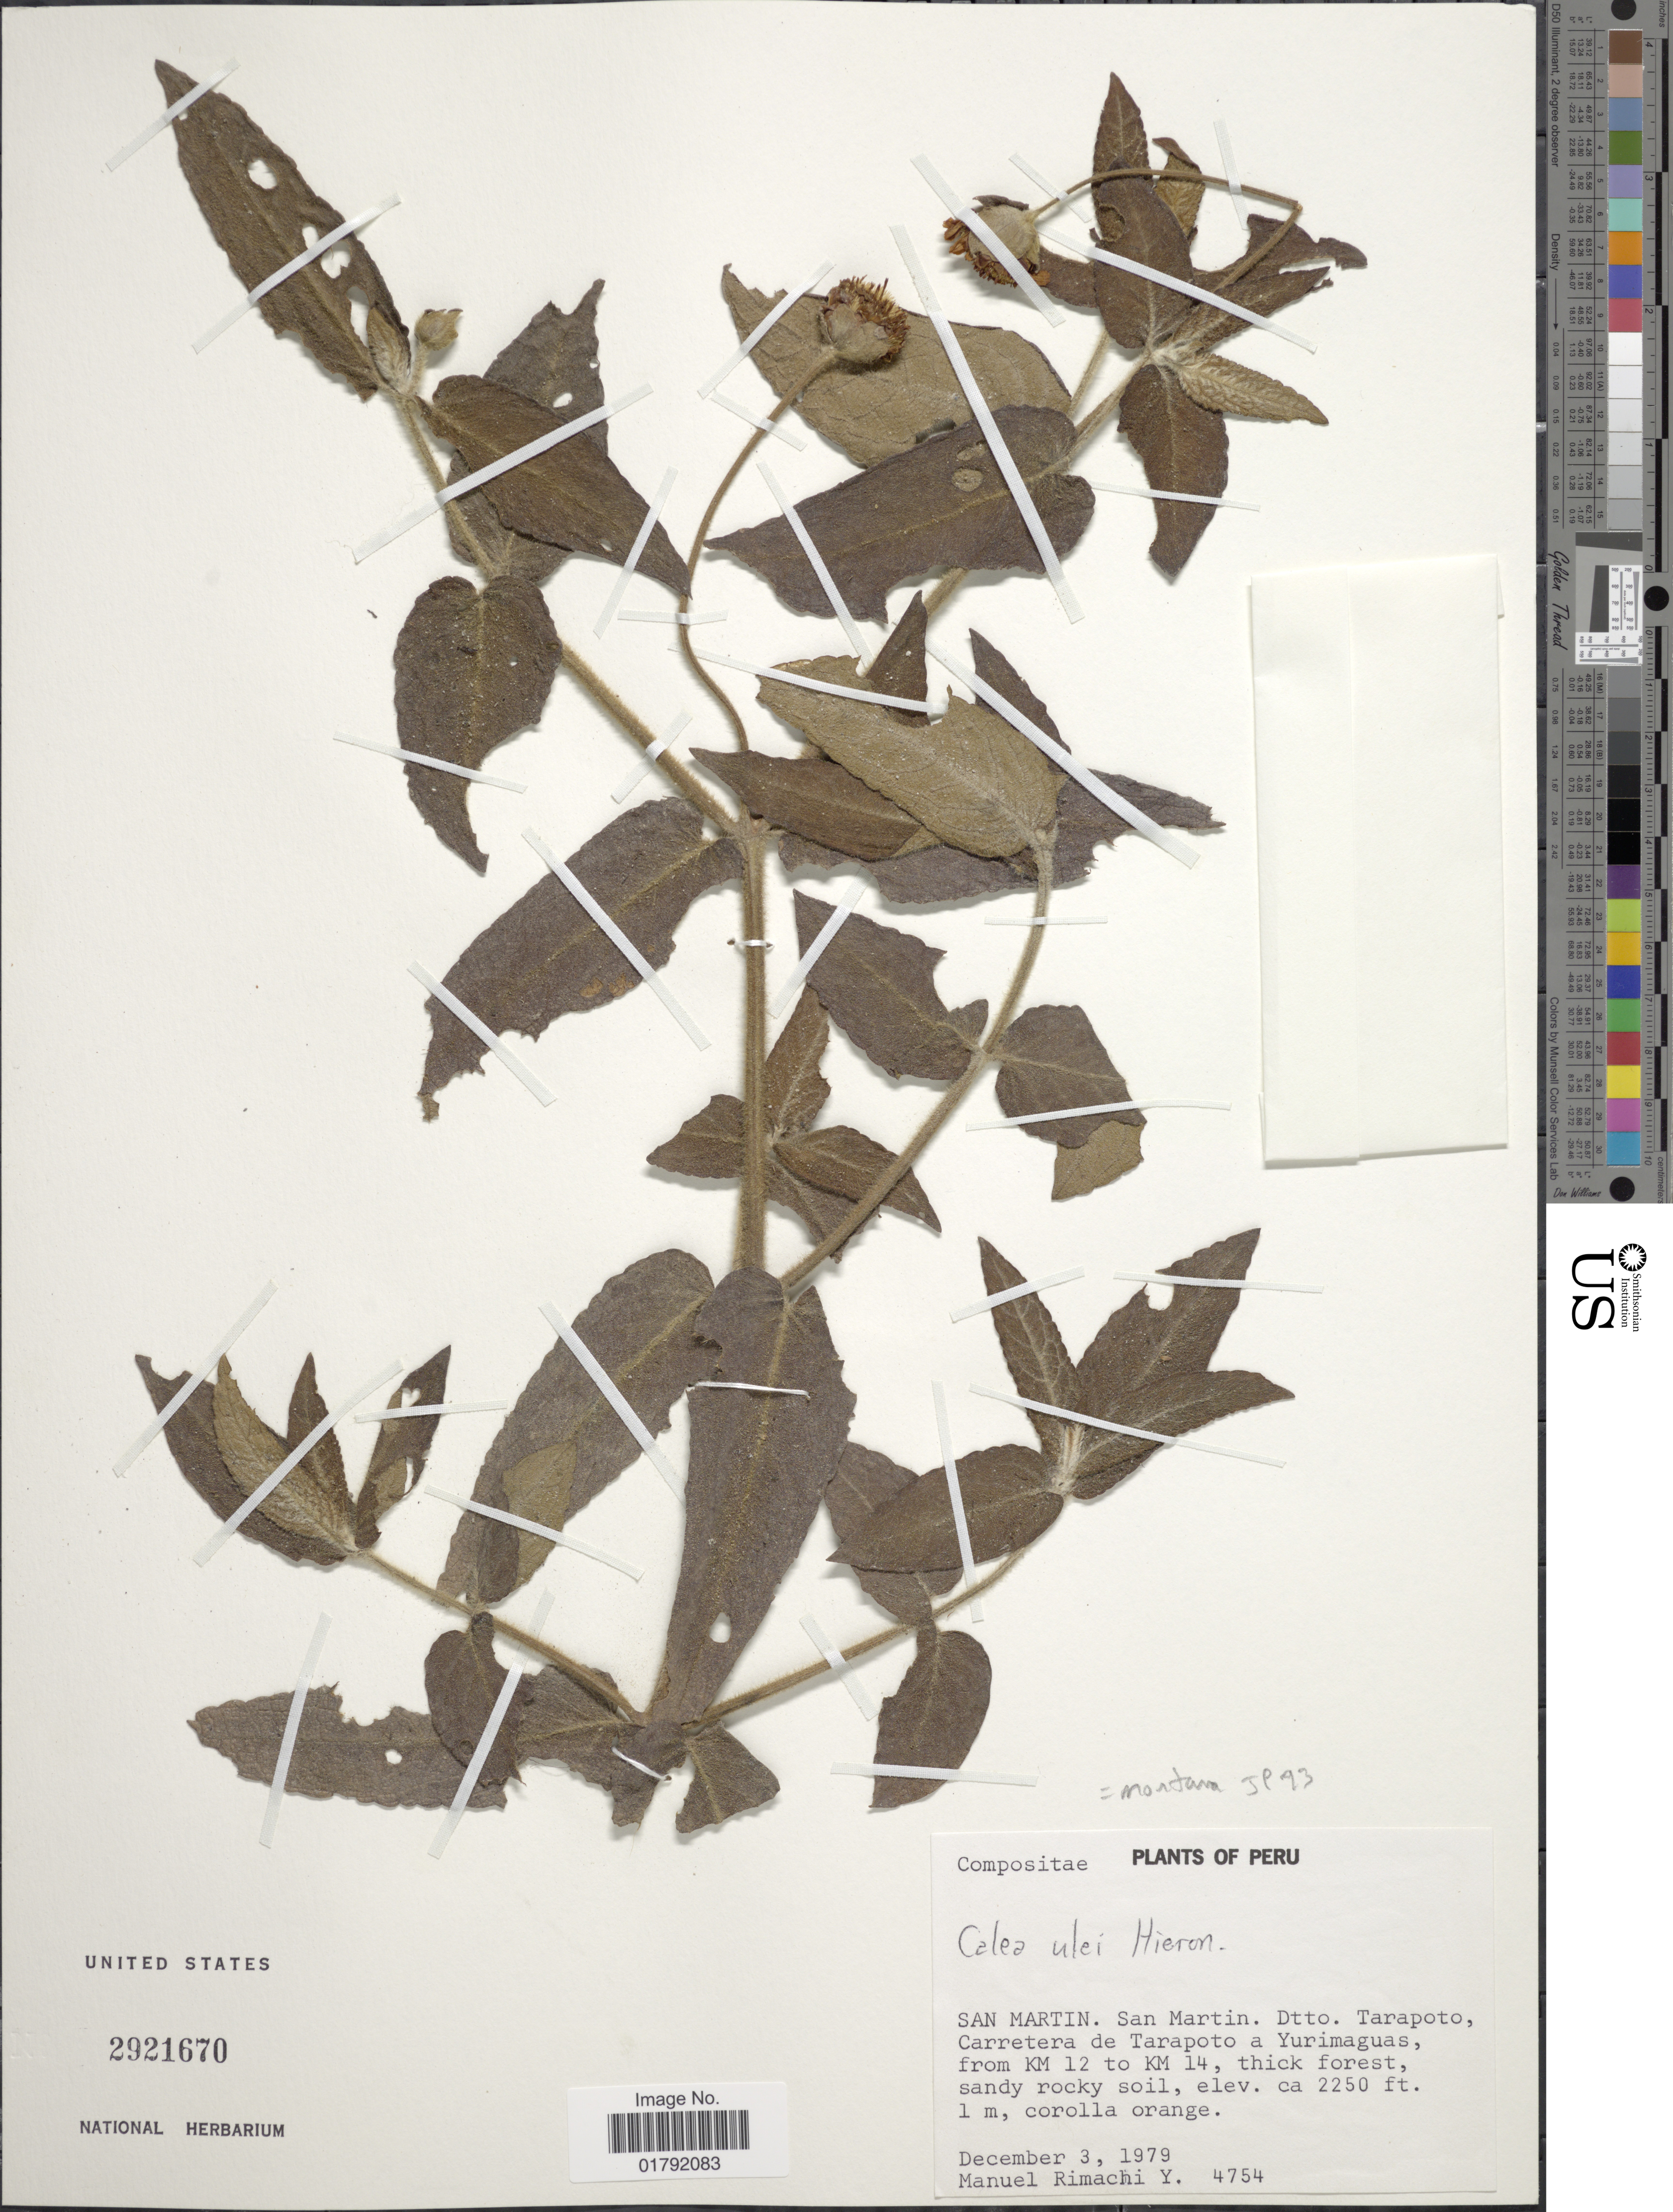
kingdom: Plantae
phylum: Tracheophyta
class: Magnoliopsida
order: Asterales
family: Asteraceae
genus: Calea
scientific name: Calea montana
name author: Klatt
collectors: M. Rimachi Y.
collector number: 4754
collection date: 1979-12-03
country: Peru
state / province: San Martín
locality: Dtto. Tarapoto, Carretera de Tarapoto a Yurimaguas, from KM 12 to KM 14.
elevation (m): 686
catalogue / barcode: US 2921670